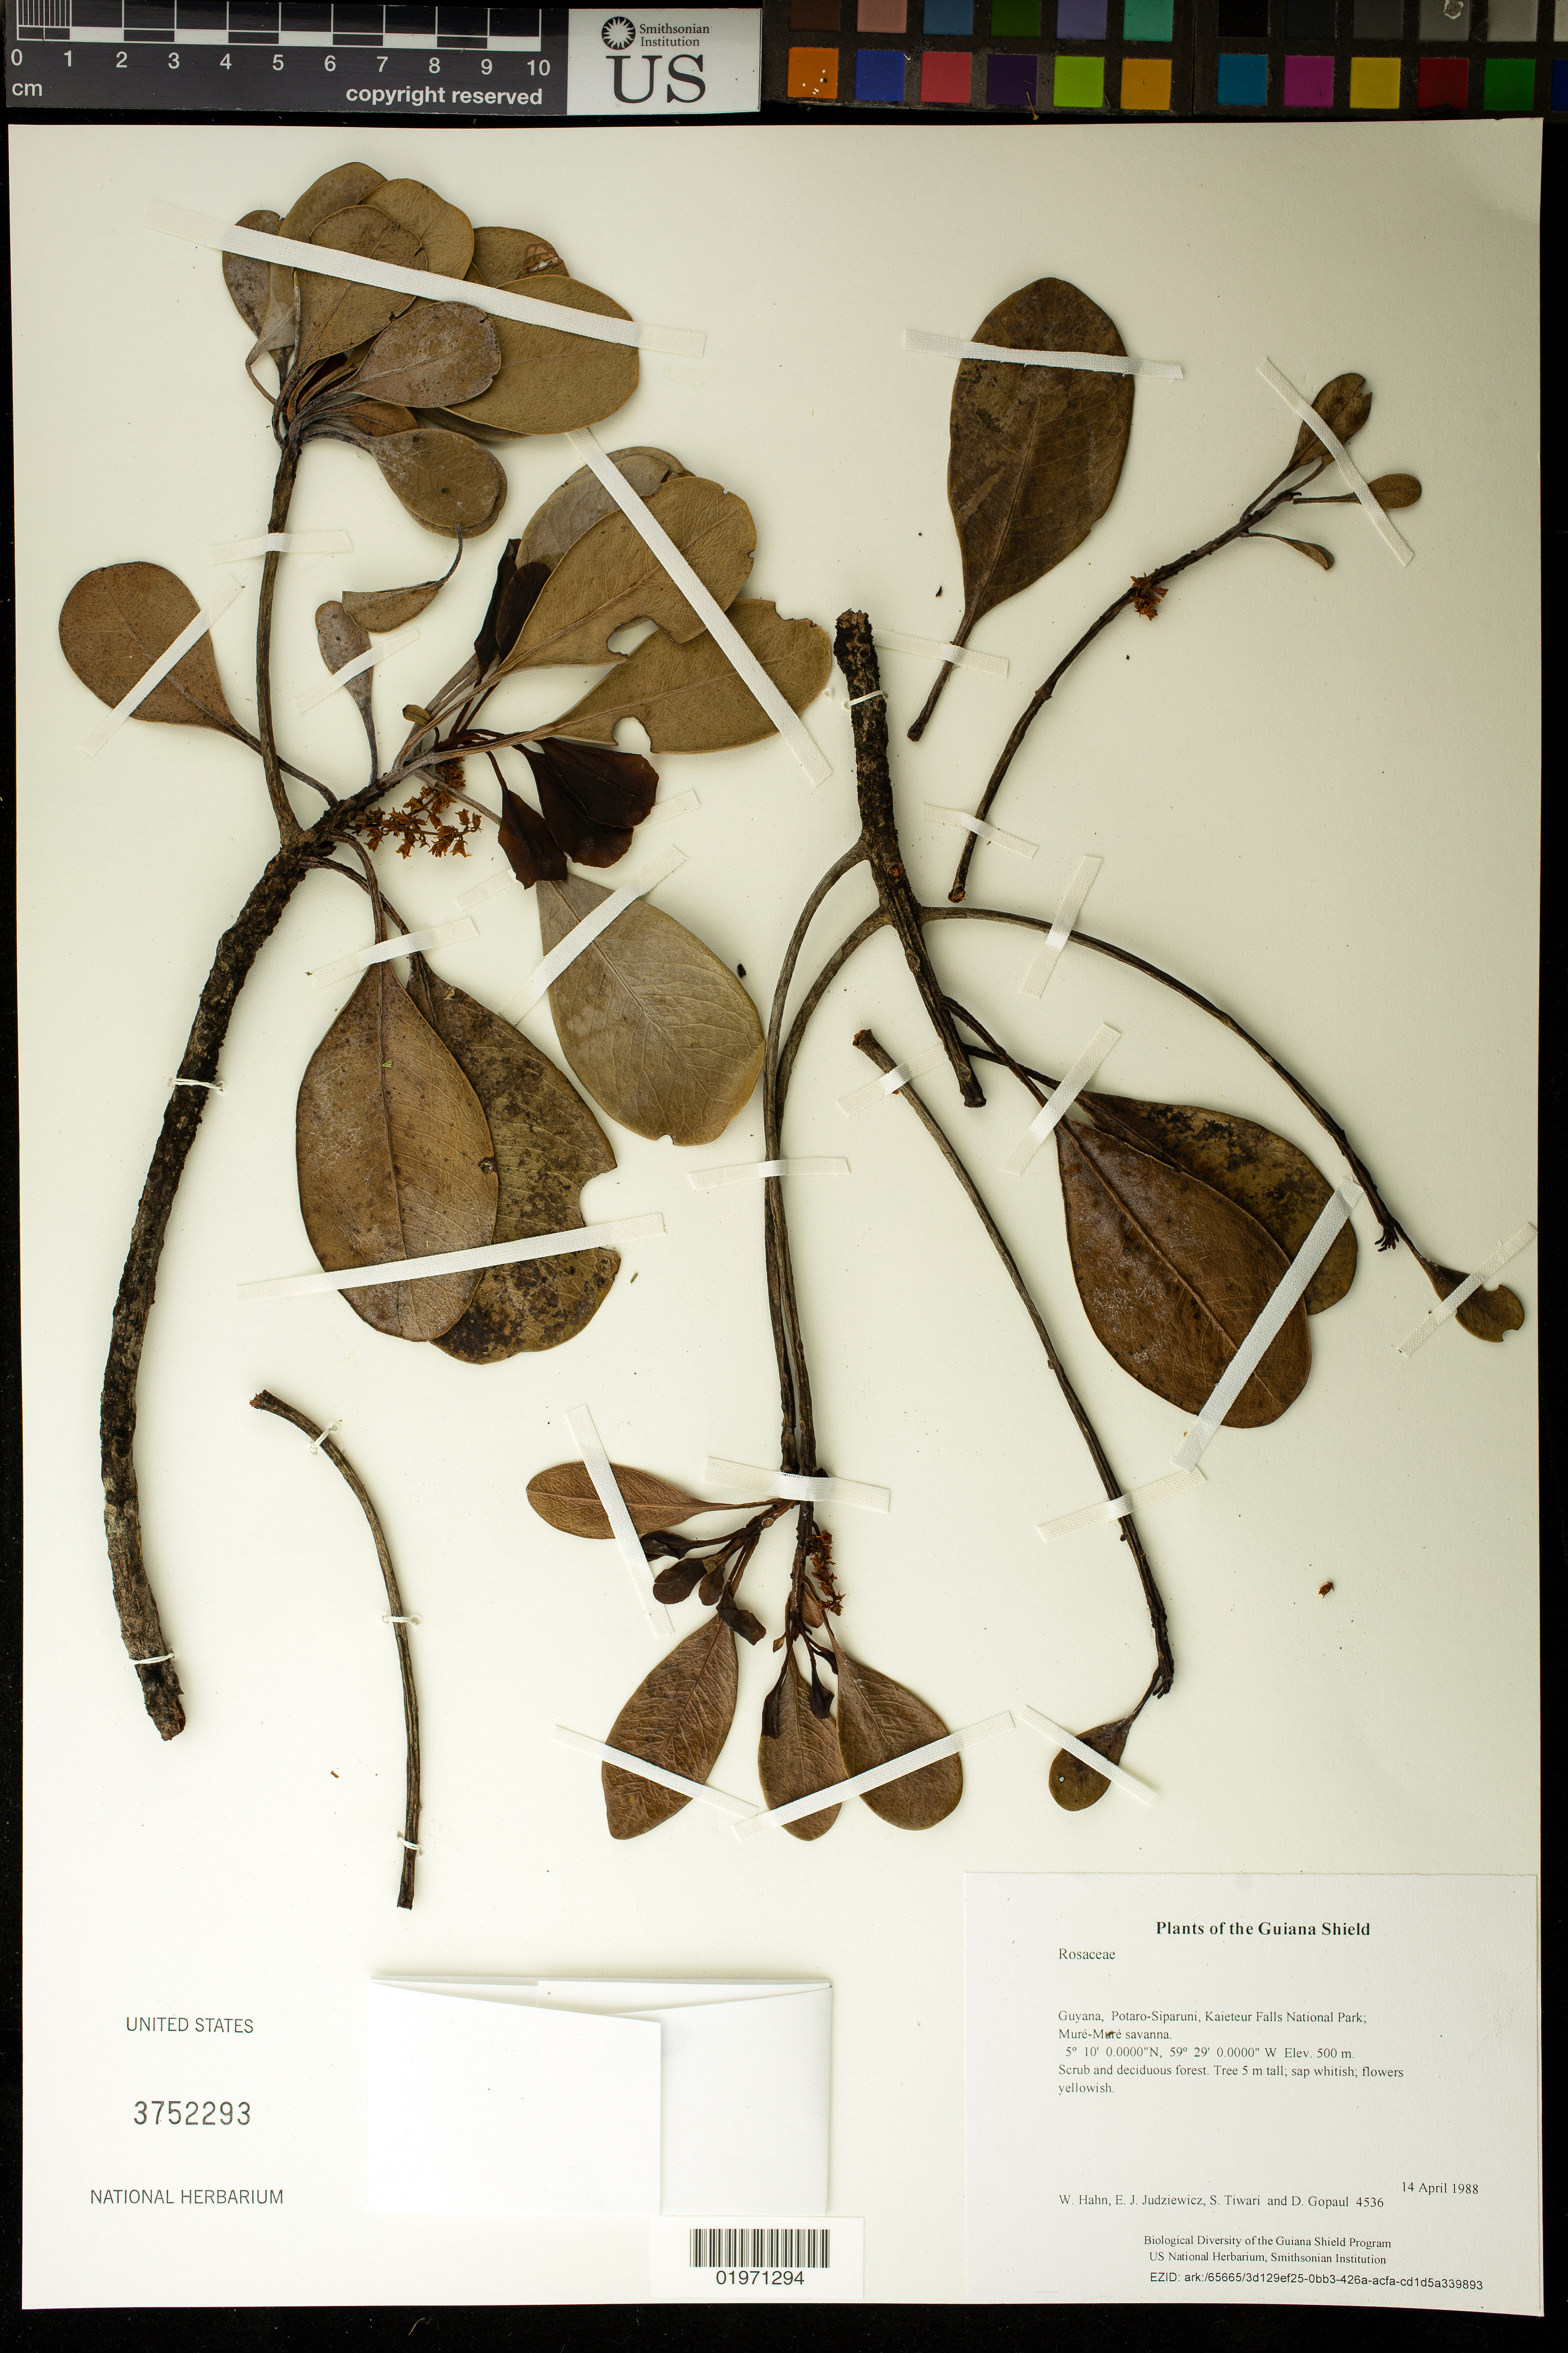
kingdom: Plantae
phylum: Tracheophyta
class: Magnoliopsida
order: Rosales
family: Rosaceae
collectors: W. Hahn, E. J. Judziewicz, S. Tiwari & D. Gopaul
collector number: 4536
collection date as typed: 14 April 1988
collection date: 1988-04-14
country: Guyana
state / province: Potaro-Siparuni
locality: Kaieteur Falls National Park; Muré-Muré savanna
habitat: Scrub and deciduous forest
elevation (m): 500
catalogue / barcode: US 3752293